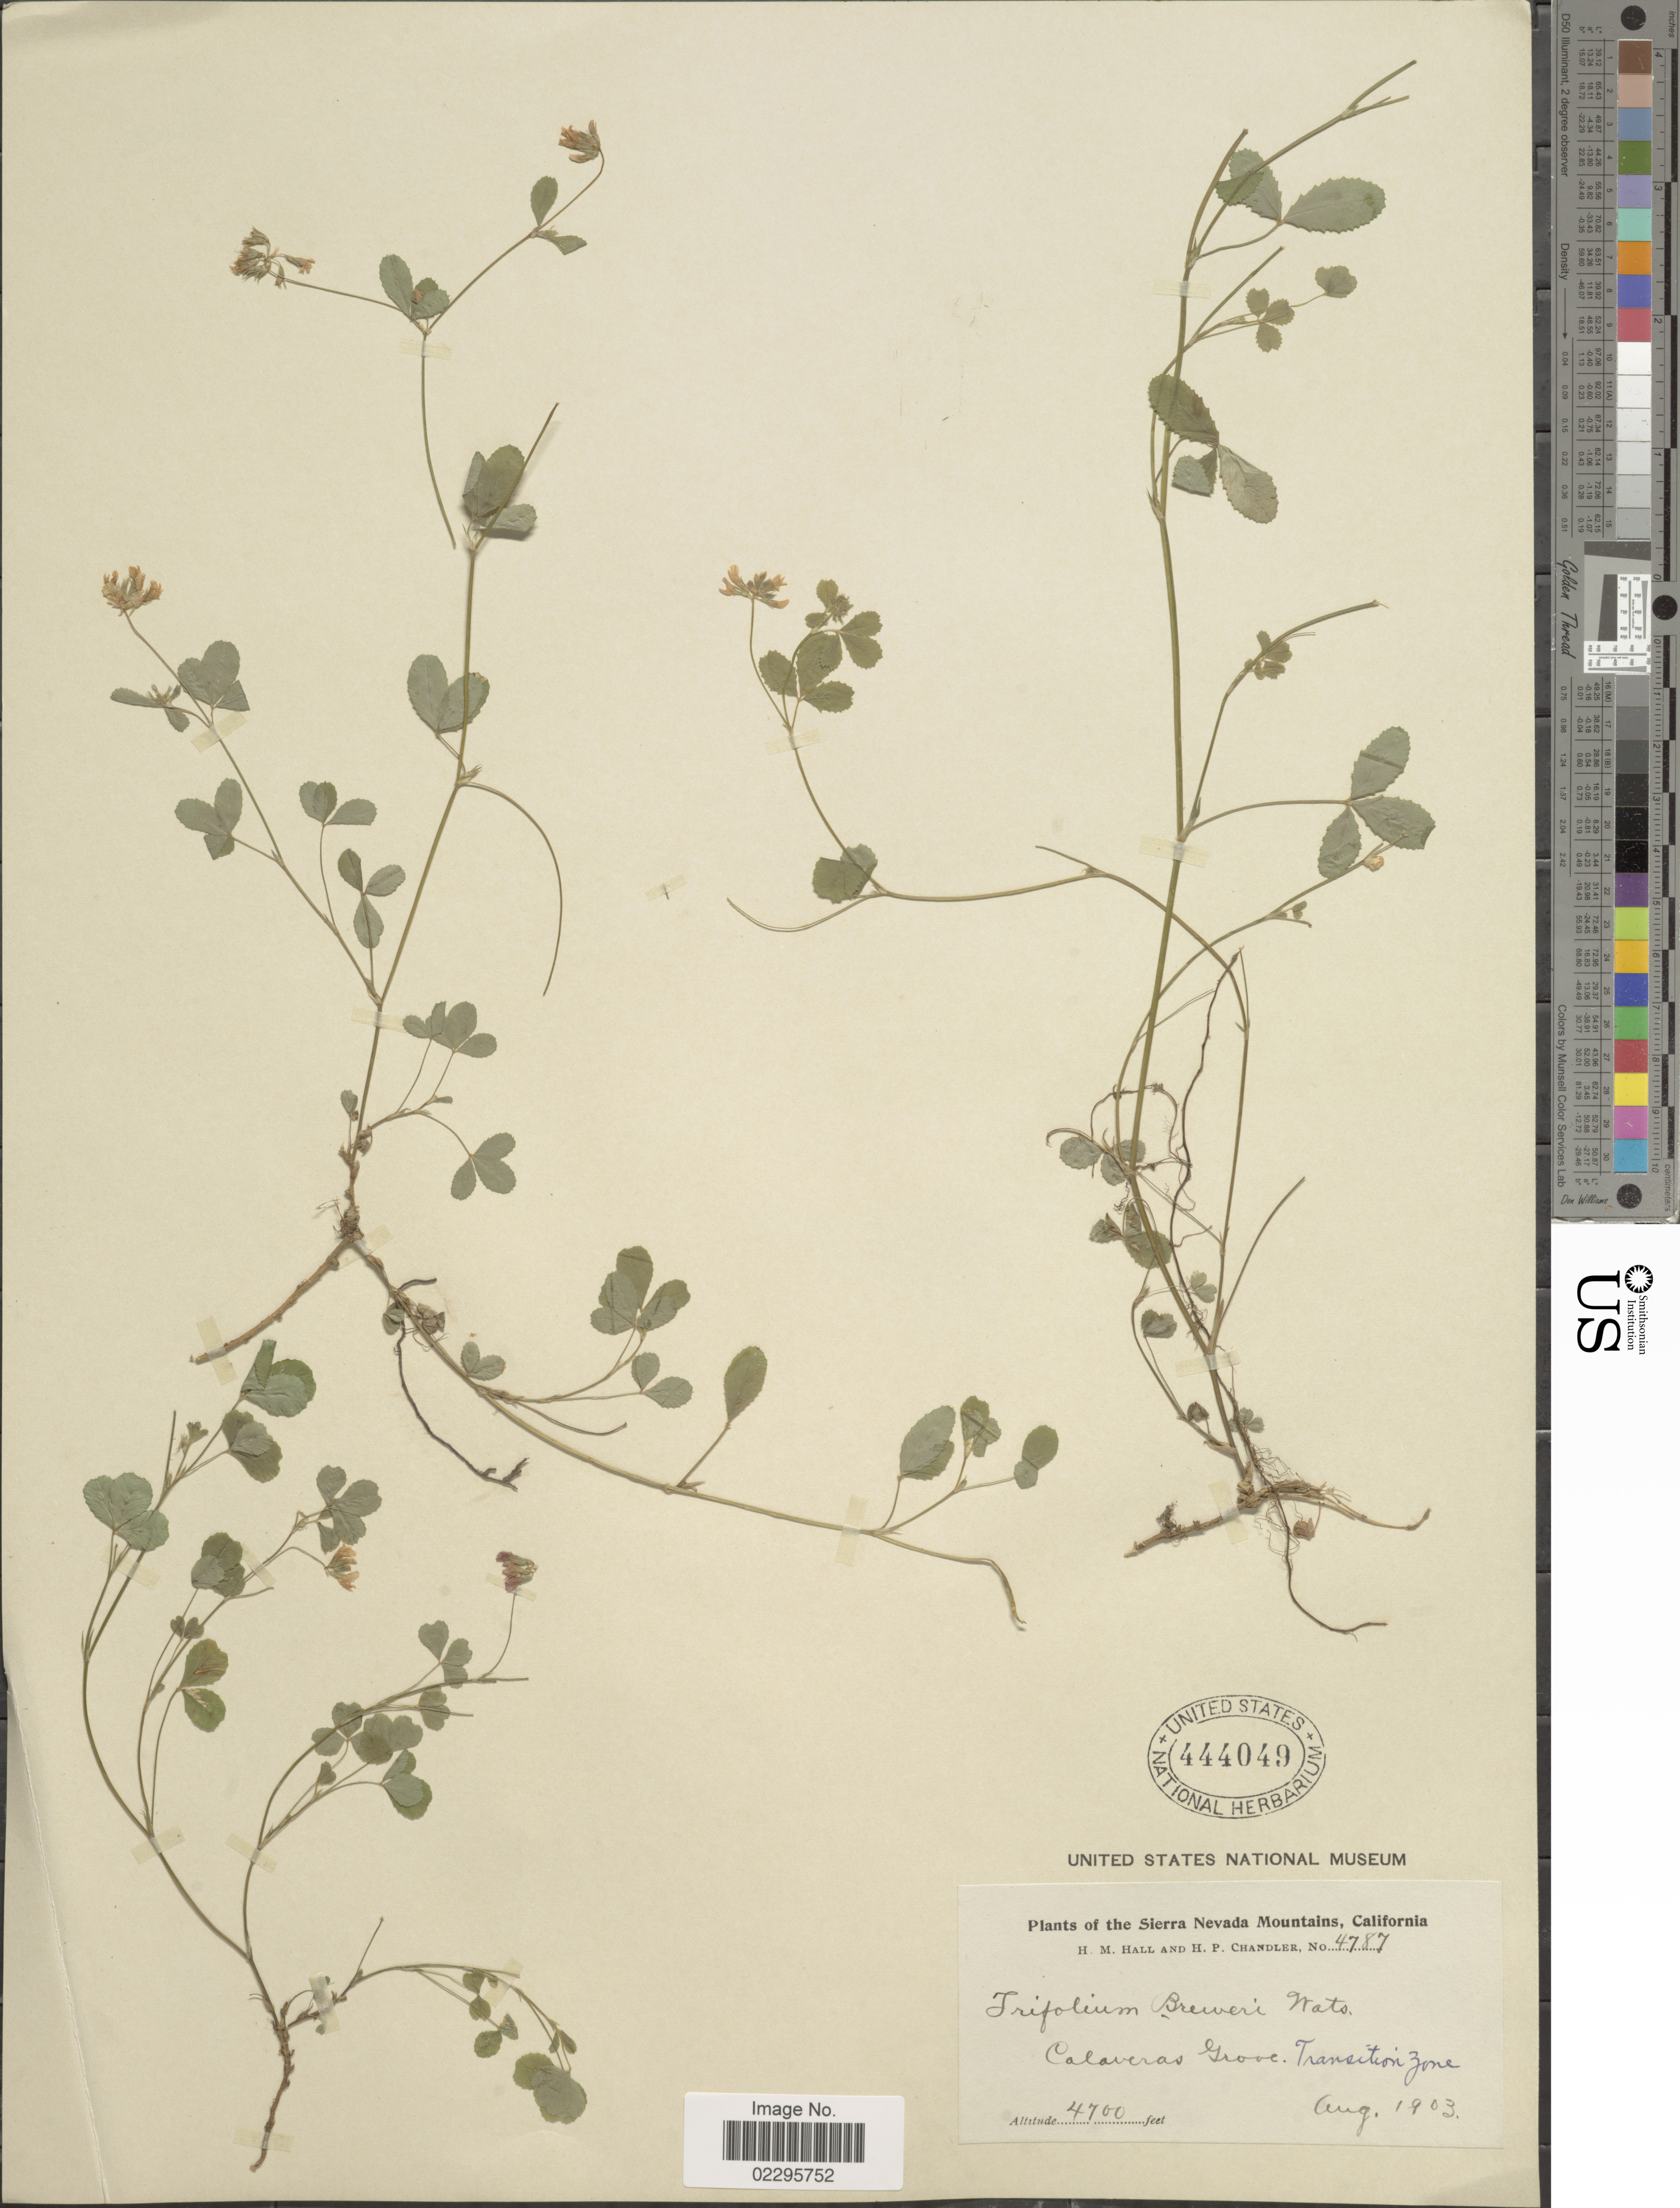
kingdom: Plantae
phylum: Tracheophyta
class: Magnoliopsida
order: Fabales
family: Fabaceae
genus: Trifolium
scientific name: Trifolium breweri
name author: S. Watson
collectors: H. M. Hall & H. Chandler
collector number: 4787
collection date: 1903-08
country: United States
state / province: California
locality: Sierra Nevada Mountains, Calaveras Grove, Transition Zone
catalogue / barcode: US 444049